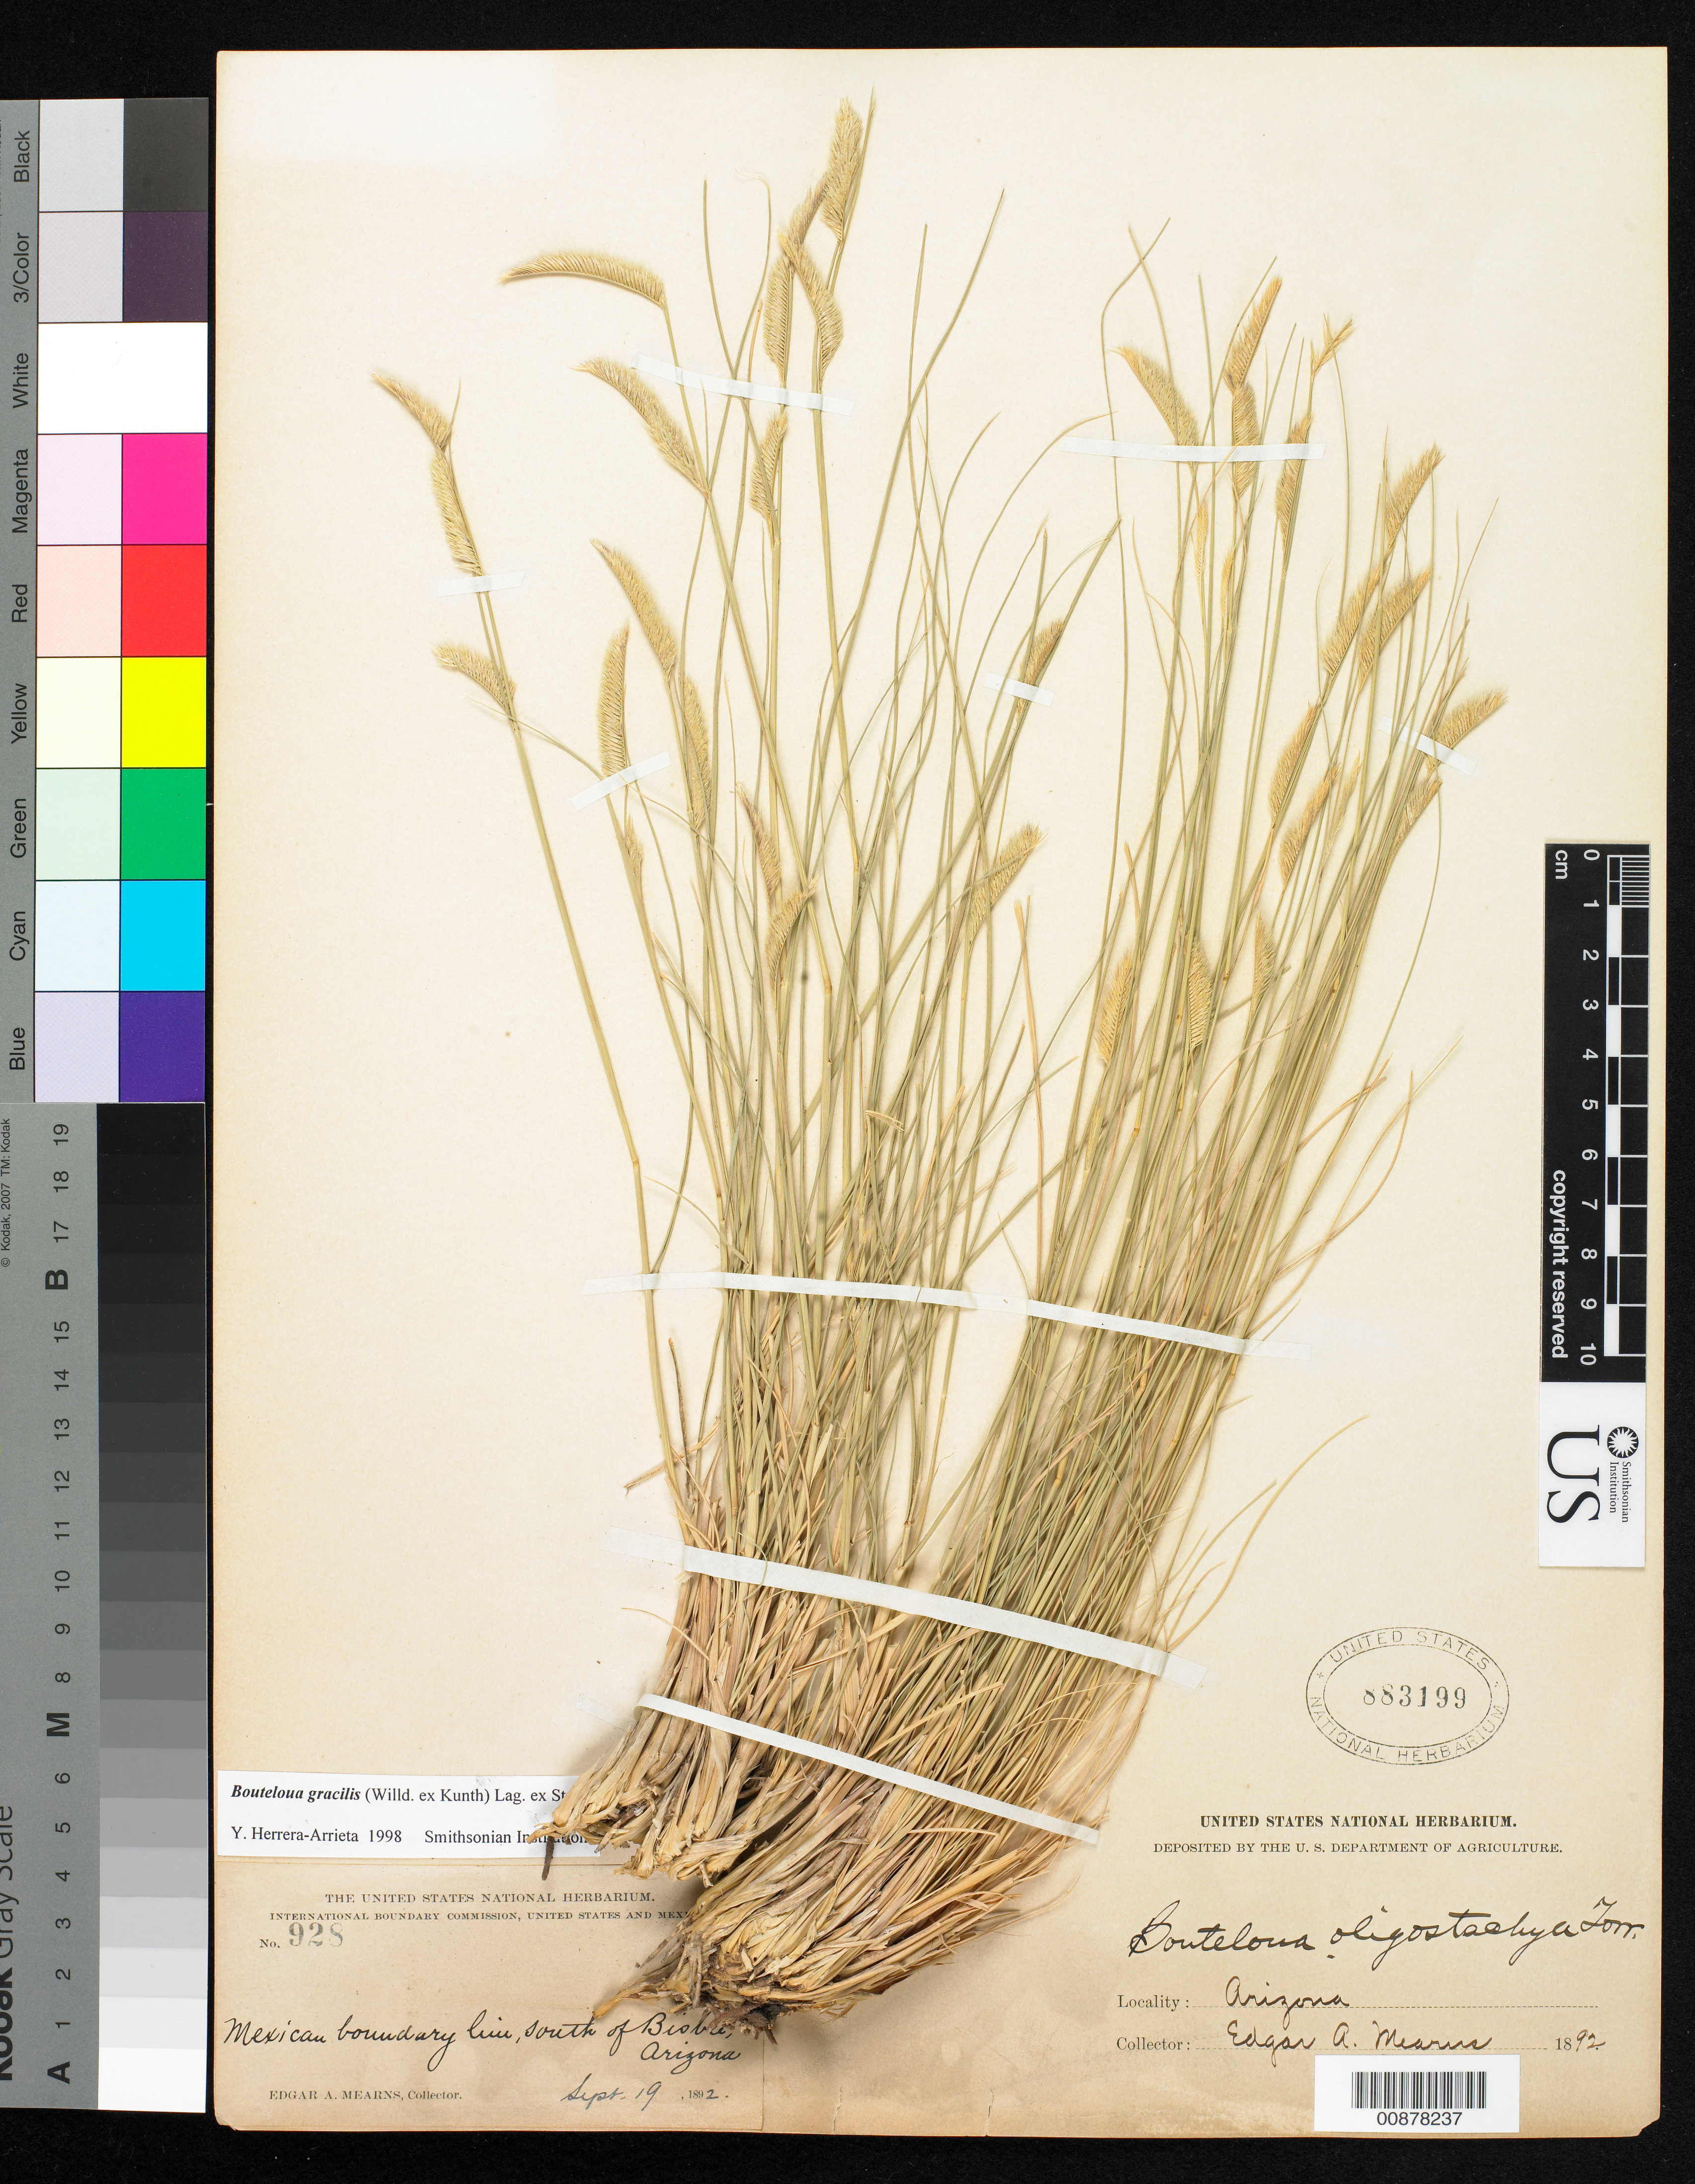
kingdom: Plantae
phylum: Tracheophyta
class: Liliopsida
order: Poales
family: Poaceae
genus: Bouteloua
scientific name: Bouteloua gracilis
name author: (Kunth) Lag. ex Griffiths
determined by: Herrera Arrieta, Y., (CIIDIR), Instituto Politecnico Nacional (MEXICO)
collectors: E. A. Mearns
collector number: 928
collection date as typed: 19 Sep 1892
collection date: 1892-09-19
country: United States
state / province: Arizona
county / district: Cochise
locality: Mexican Boundary Line, S of Bisbee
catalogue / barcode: US 883199